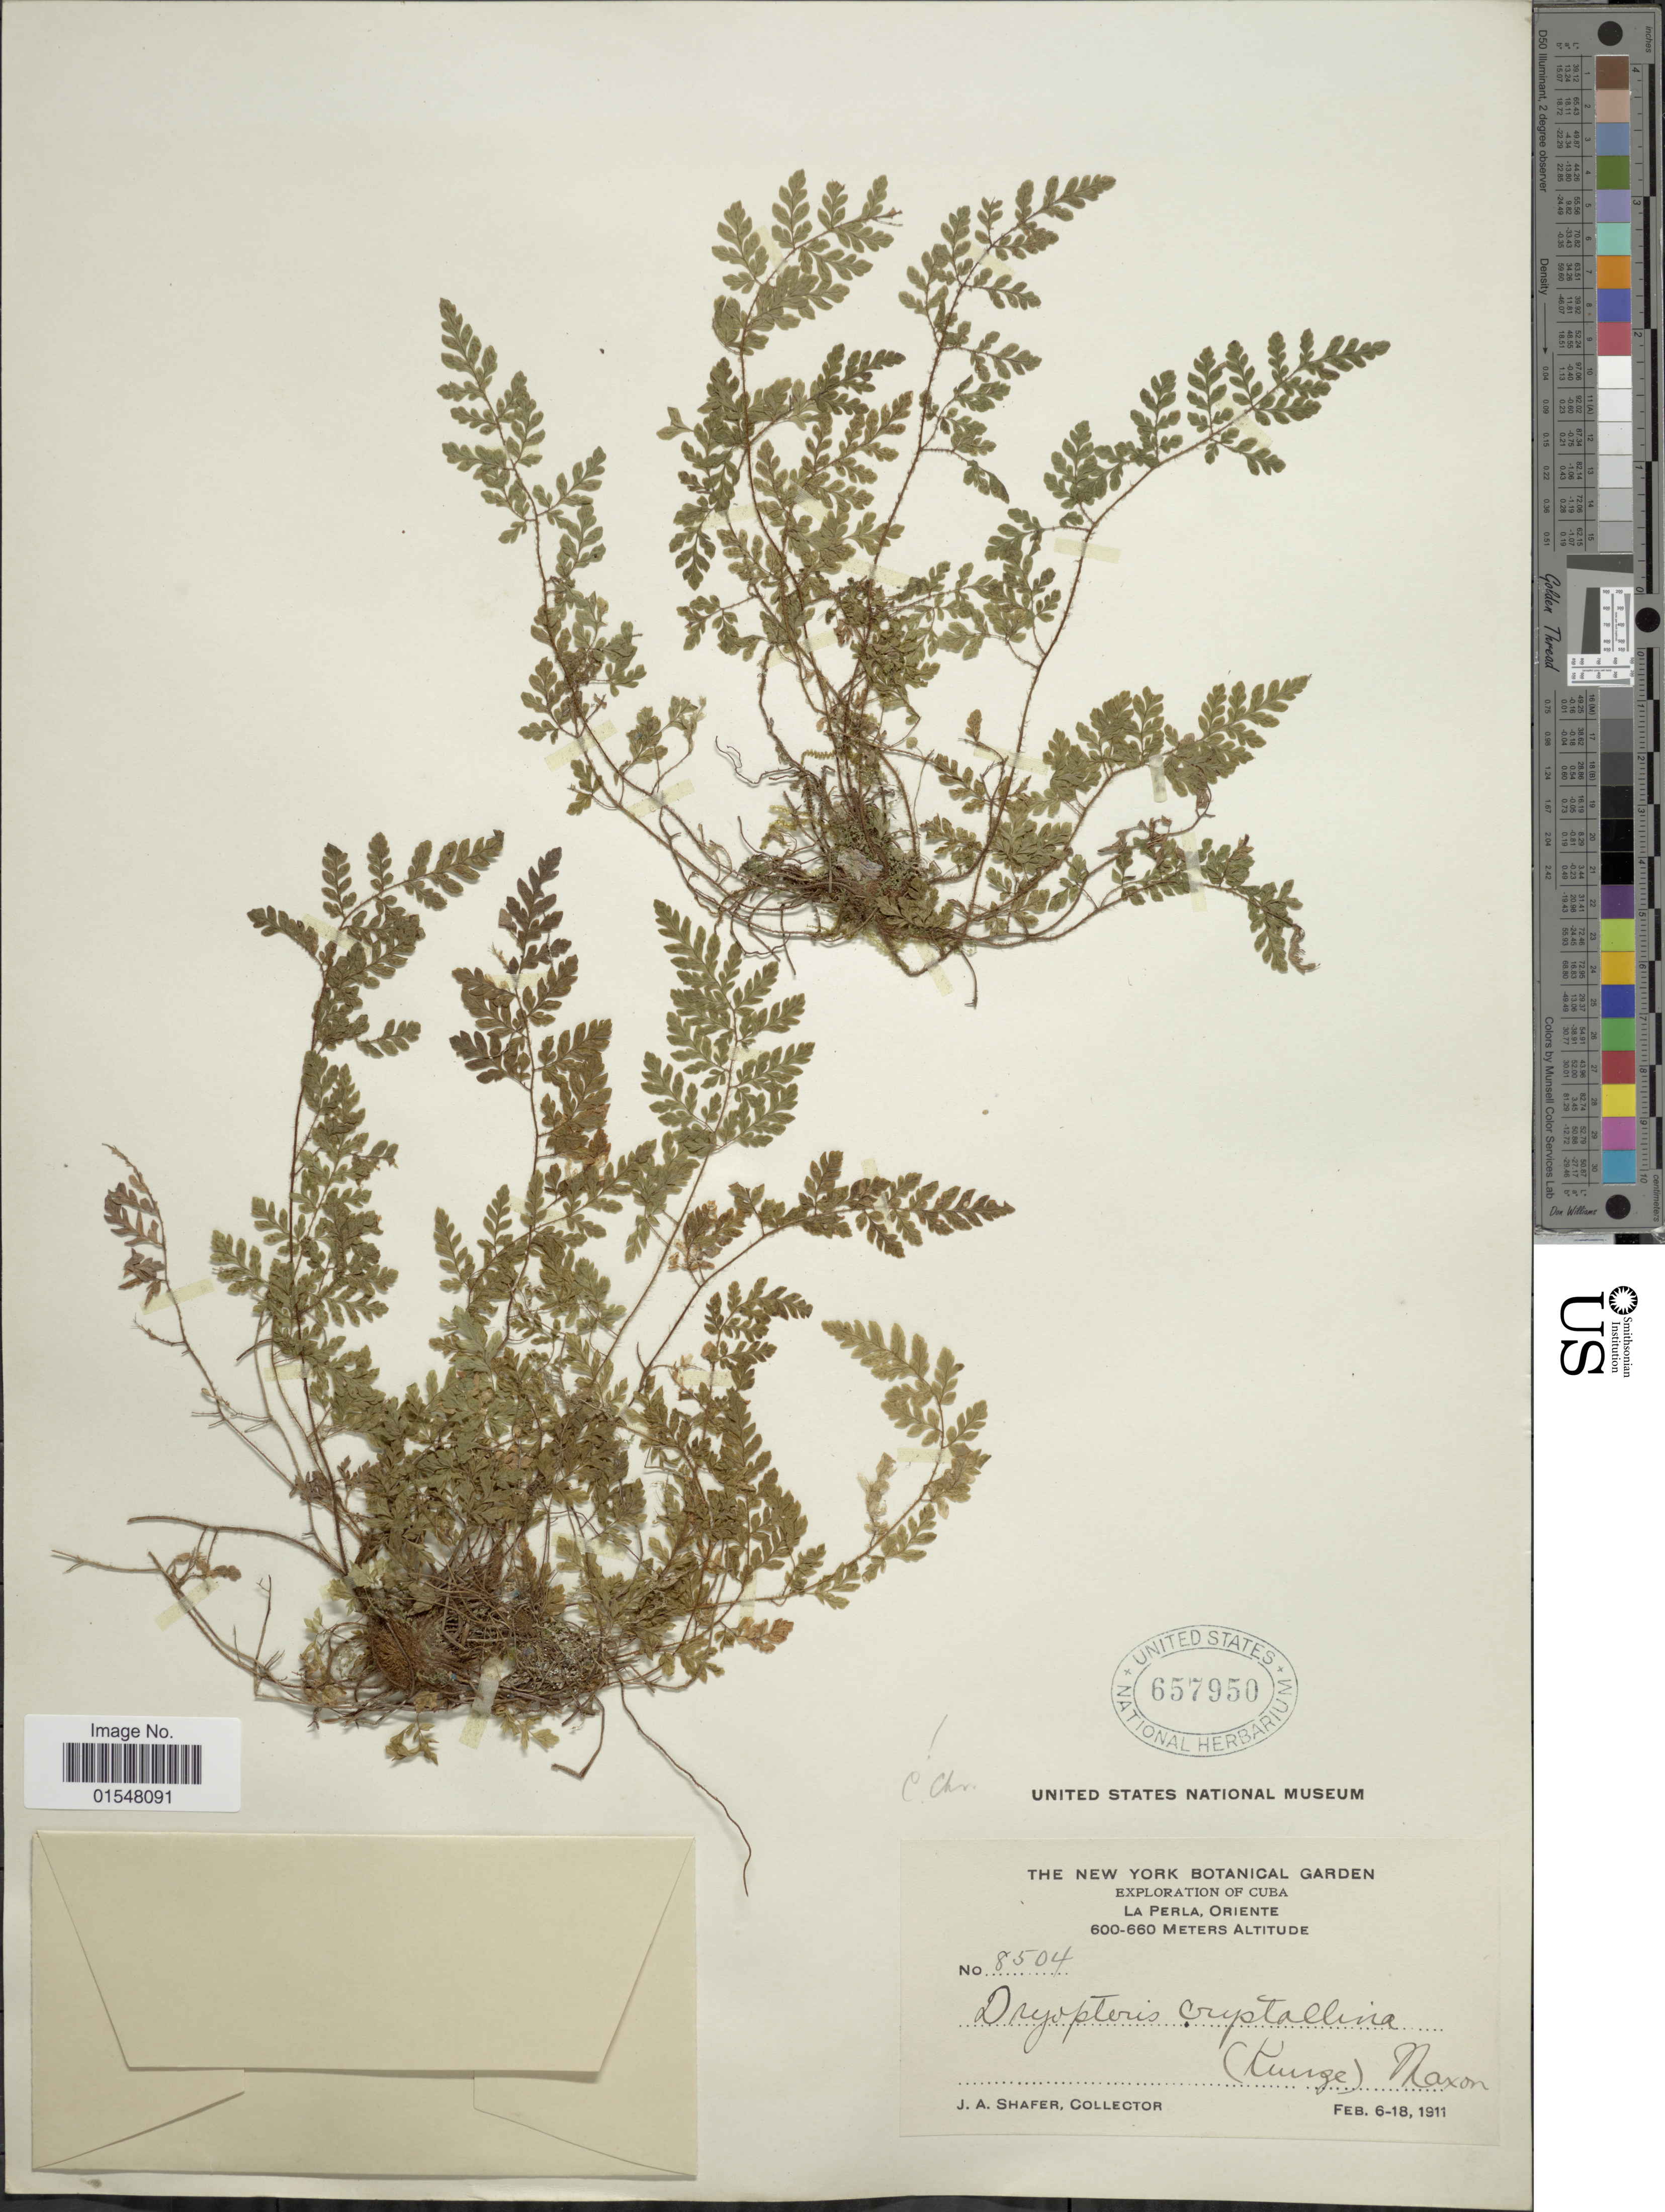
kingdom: Plantae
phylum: Tracheophyta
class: Polypodiopsida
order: Polypodiales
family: Dryopteridaceae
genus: Ctenitis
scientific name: Ctenitis crystallina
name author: (Kunze) Proctor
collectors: J. A. Shafer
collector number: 8504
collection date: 1911-02-06/1911-02-18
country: Cuba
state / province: Oriente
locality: La Perla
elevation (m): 600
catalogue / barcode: US 657950